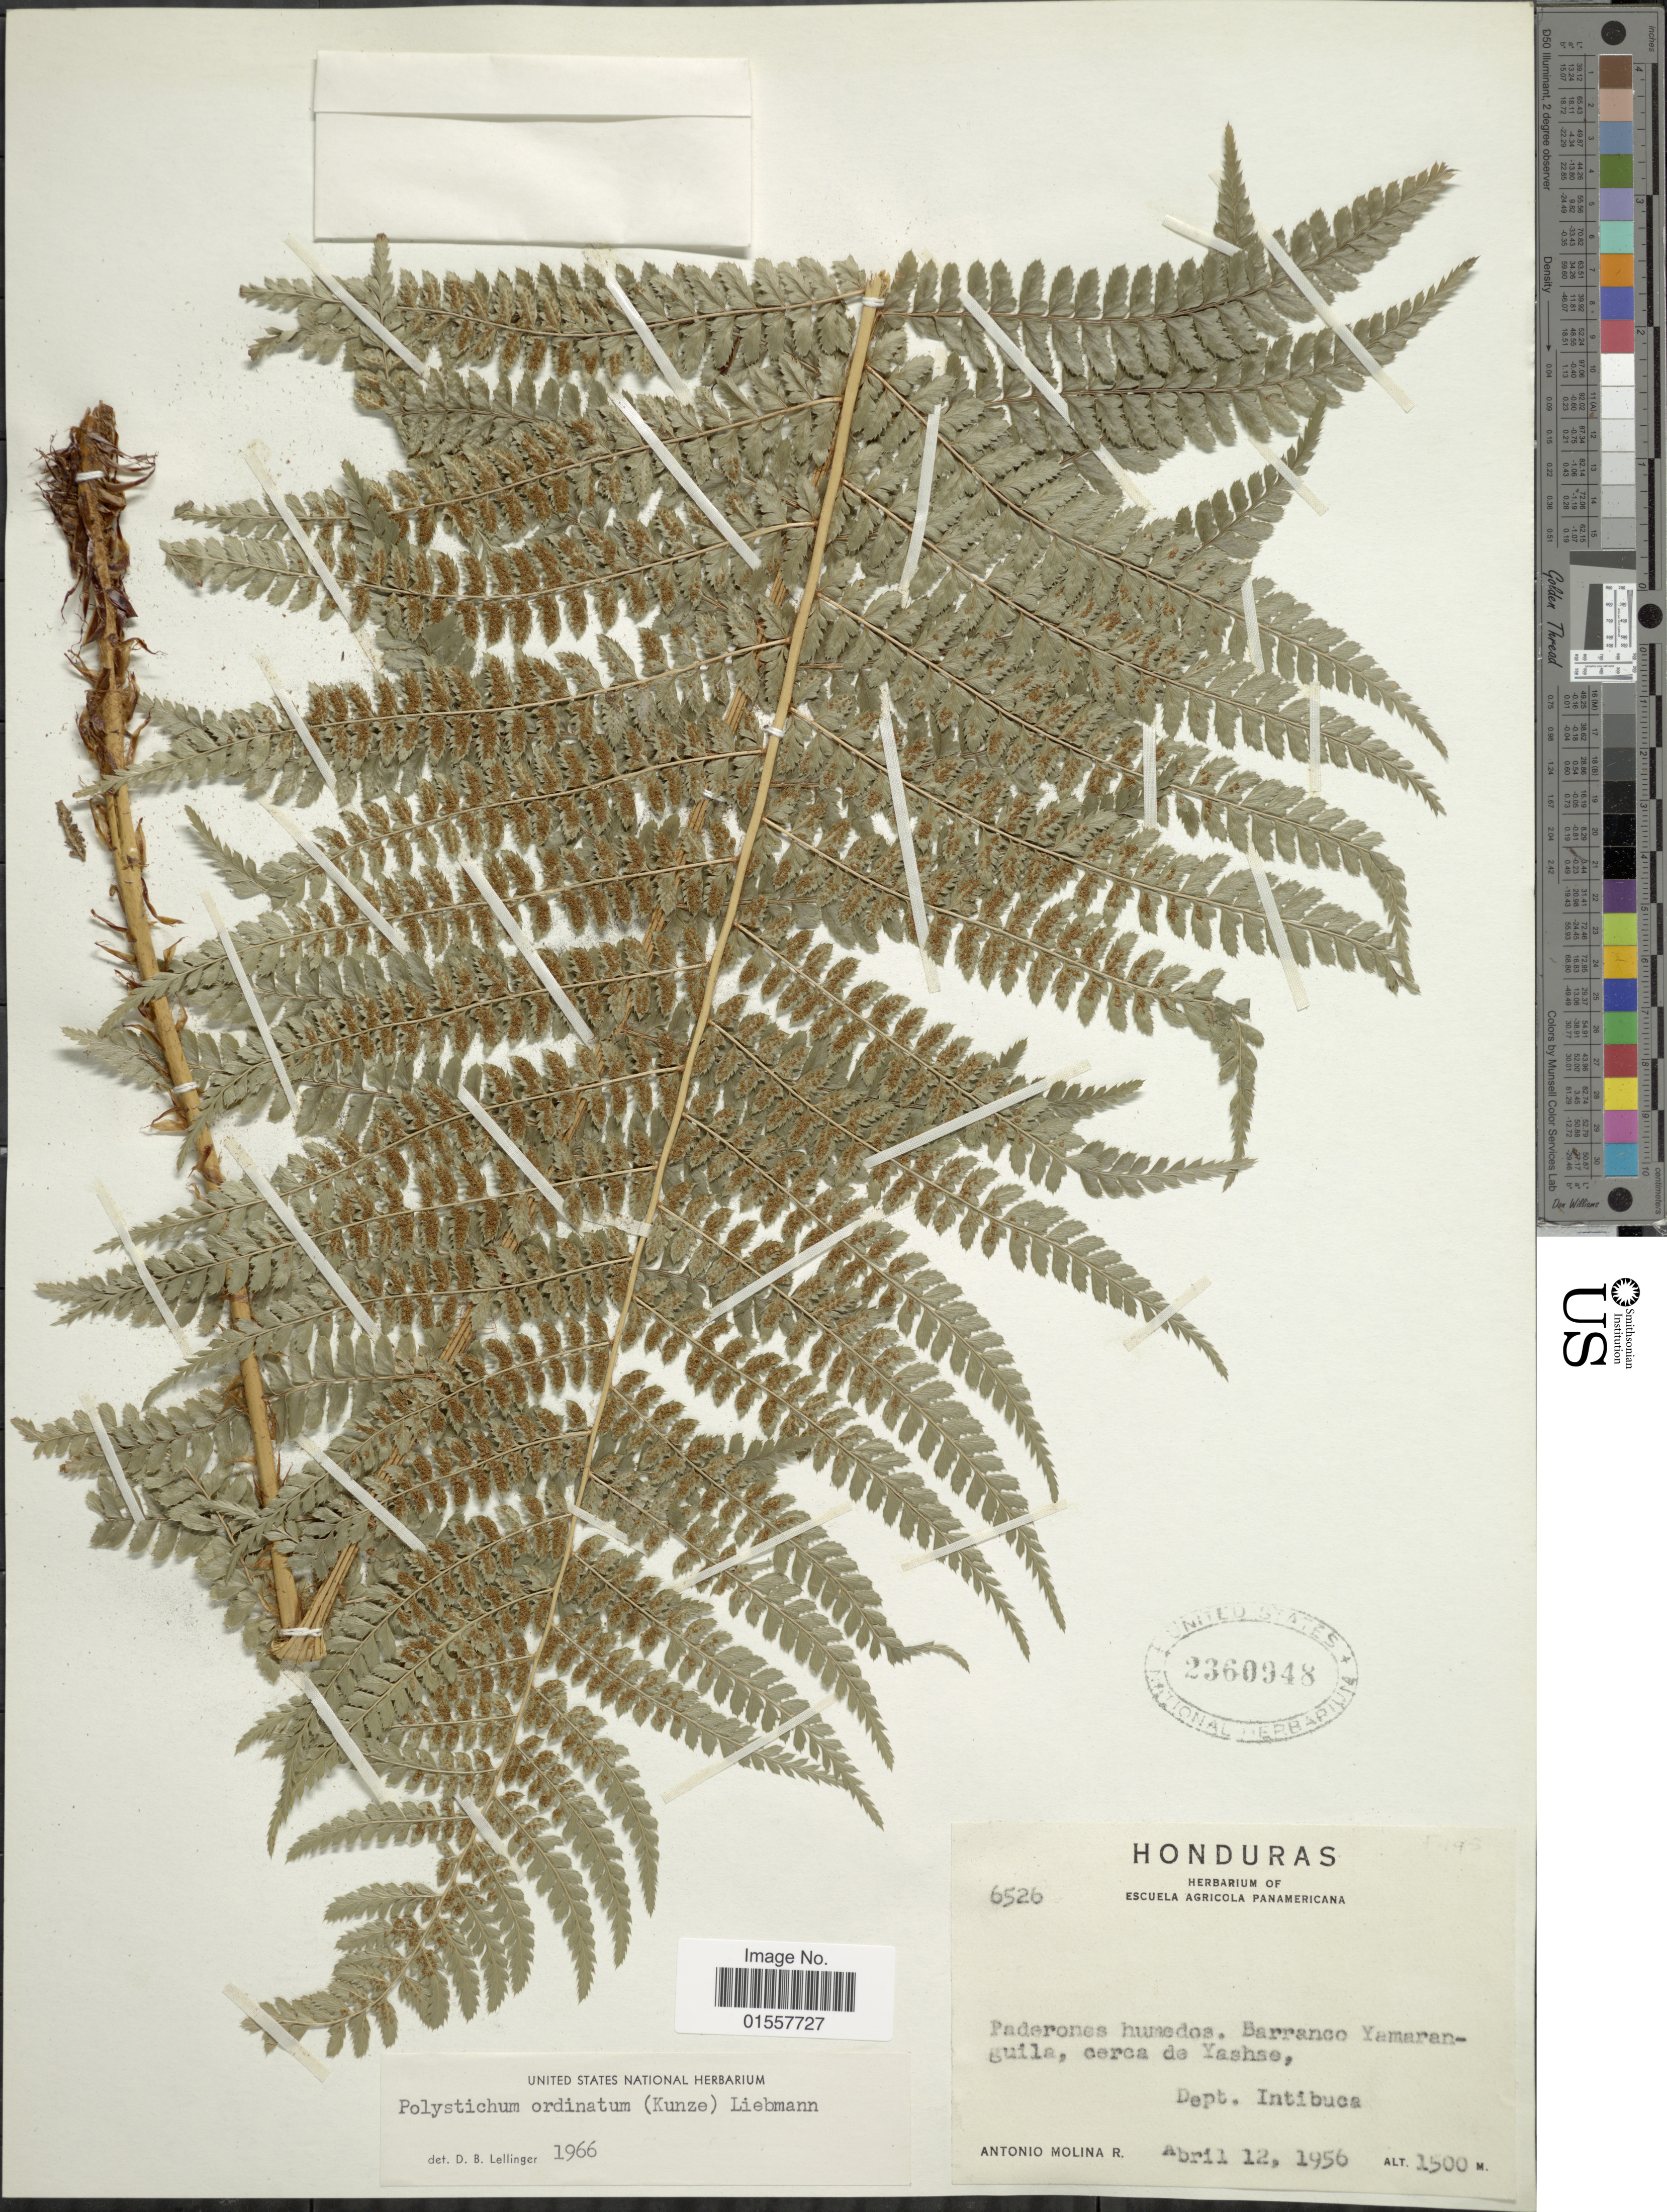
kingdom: Plantae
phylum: Tracheophyta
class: Polypodiopsida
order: Polypodiales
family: Dryopteridaceae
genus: Polystichum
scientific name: Polystichum ordinatum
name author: (Kunze) Liebm.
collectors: A. Molina R.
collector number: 6526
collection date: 1956-04-12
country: Honduras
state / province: Intibuca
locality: Barranco Yamaranguila, cerca de Yashse, Dept. Intibuca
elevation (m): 1500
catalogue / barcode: US 2360948